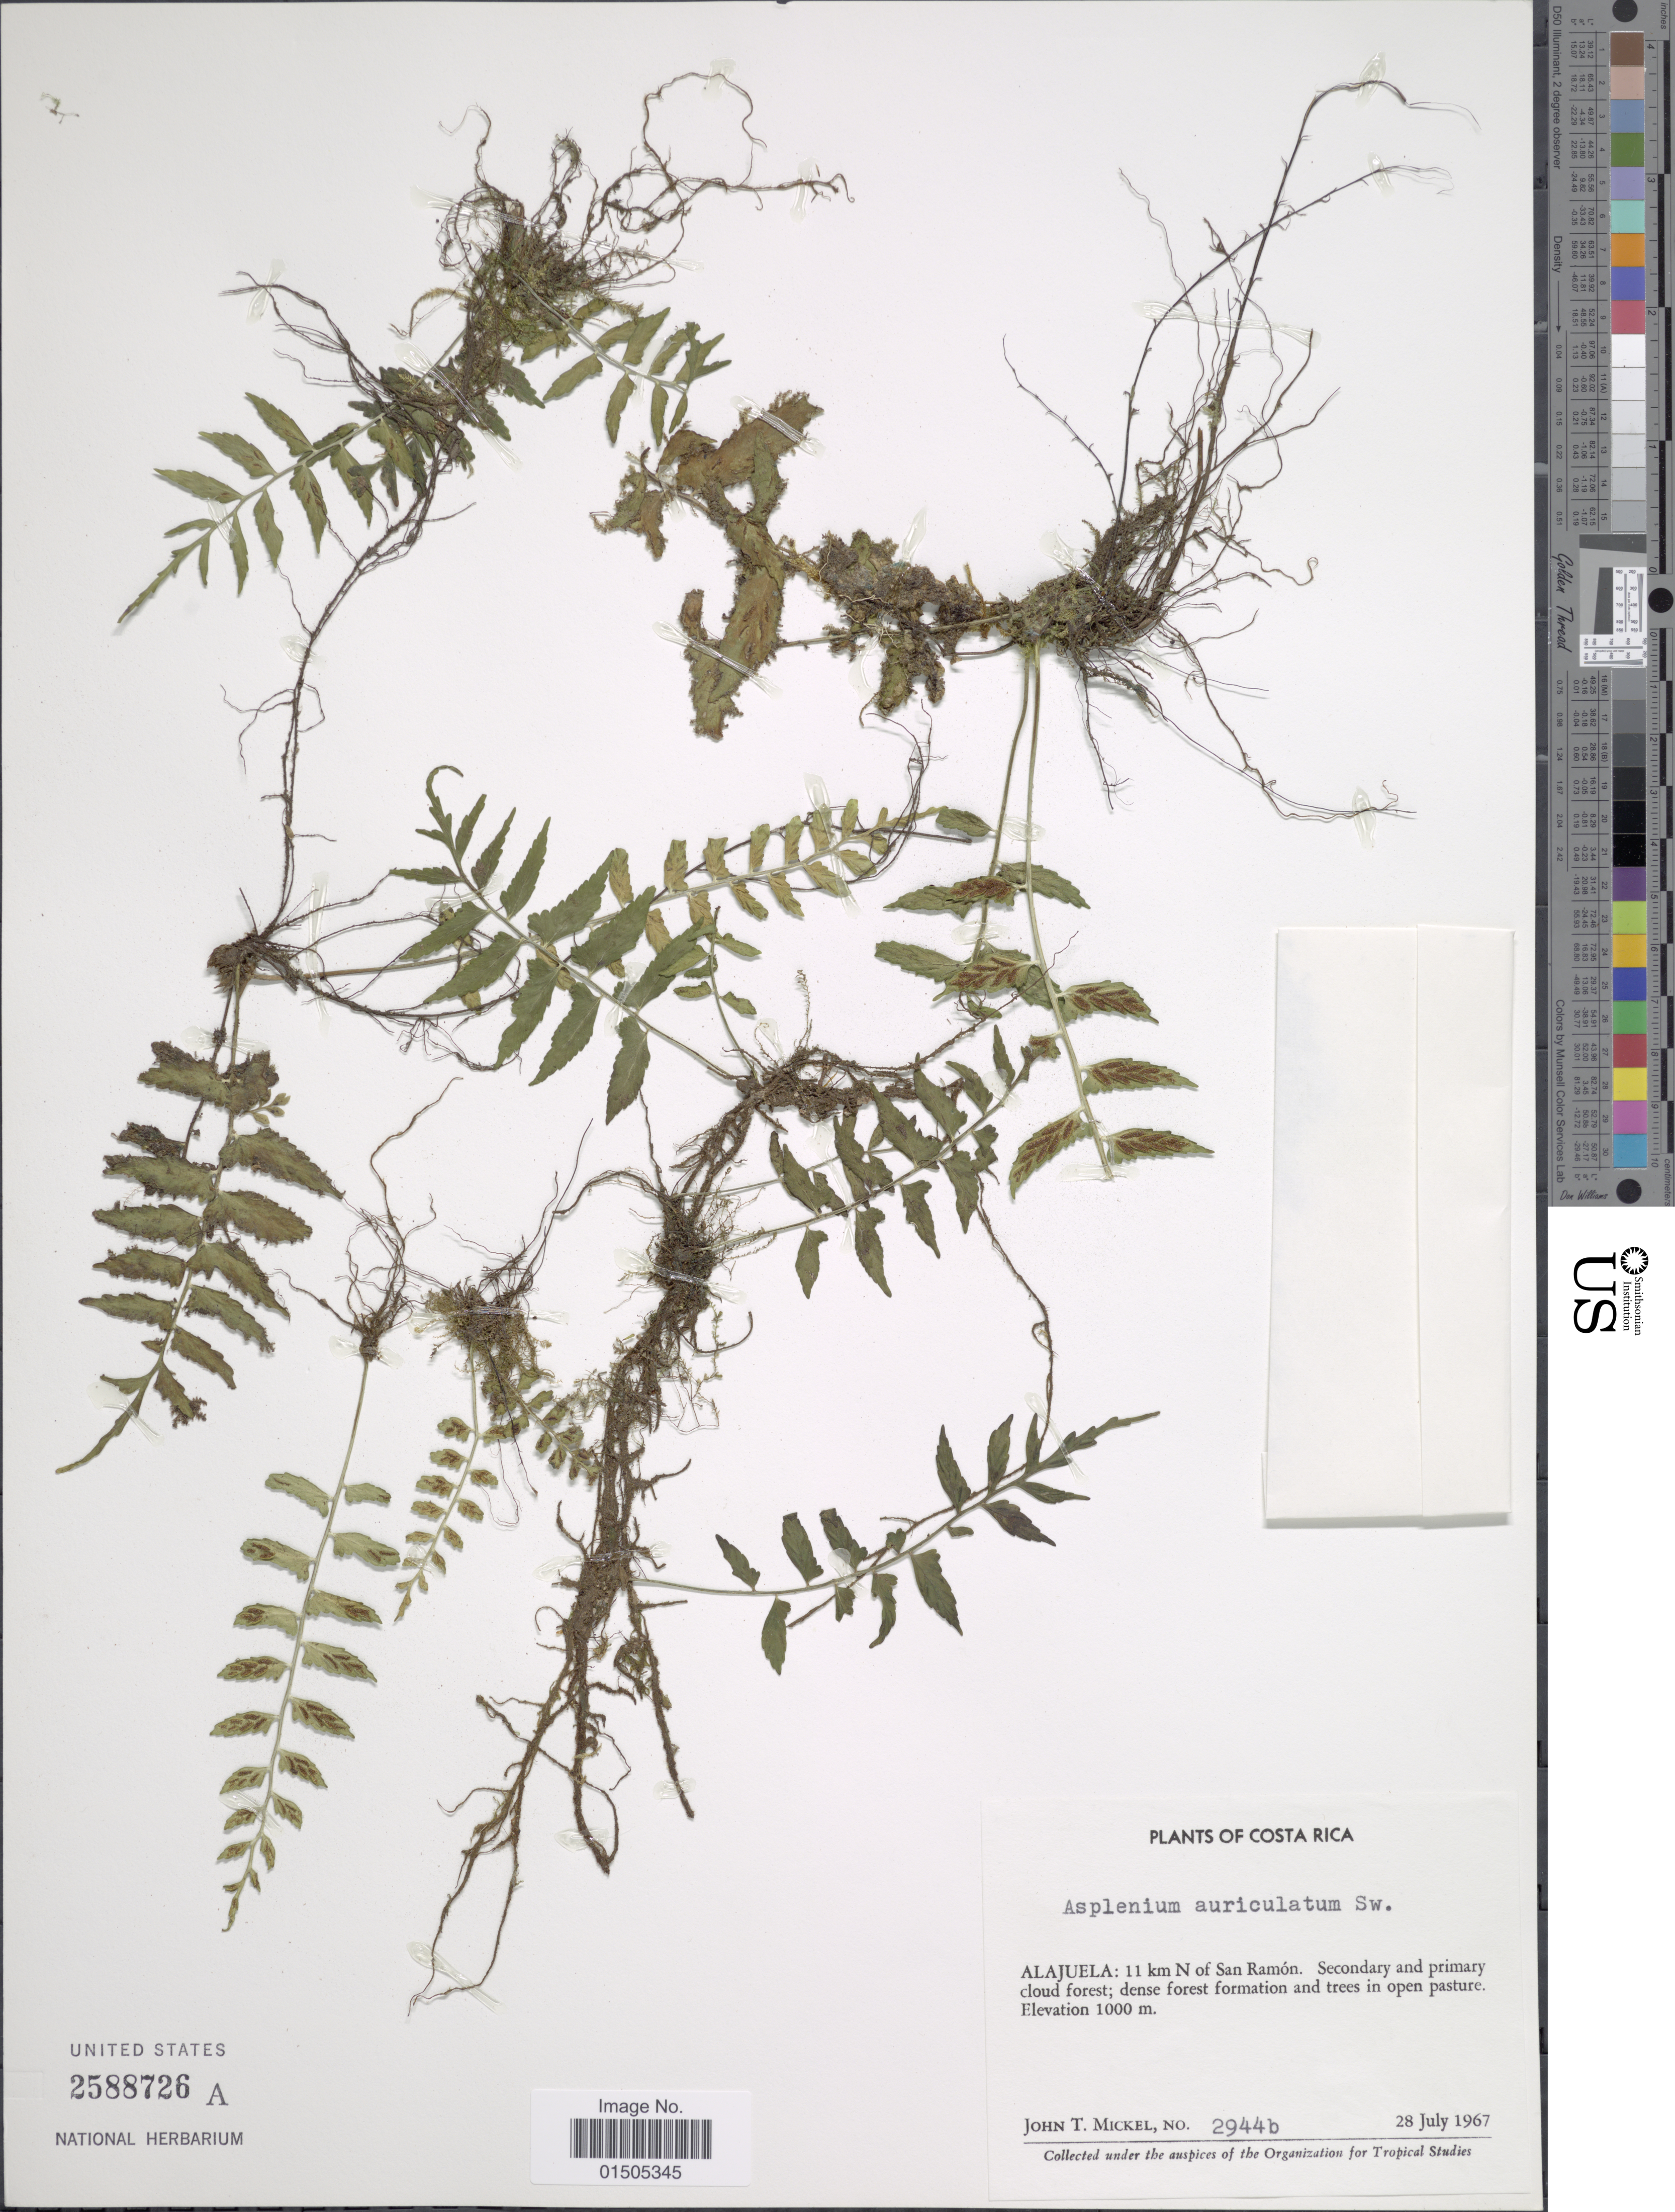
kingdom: Plantae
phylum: Tracheophyta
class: Polypodiopsida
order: Polypodiales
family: Aspleniaceae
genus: Asplenium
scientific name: Asplenium auriculatum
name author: Sw.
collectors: J. T. Mickel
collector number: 2944b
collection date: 1967-07-28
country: Costa Rica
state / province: Alajuela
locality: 11 km N of San Ramón.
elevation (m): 1000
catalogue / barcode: US 2588726A